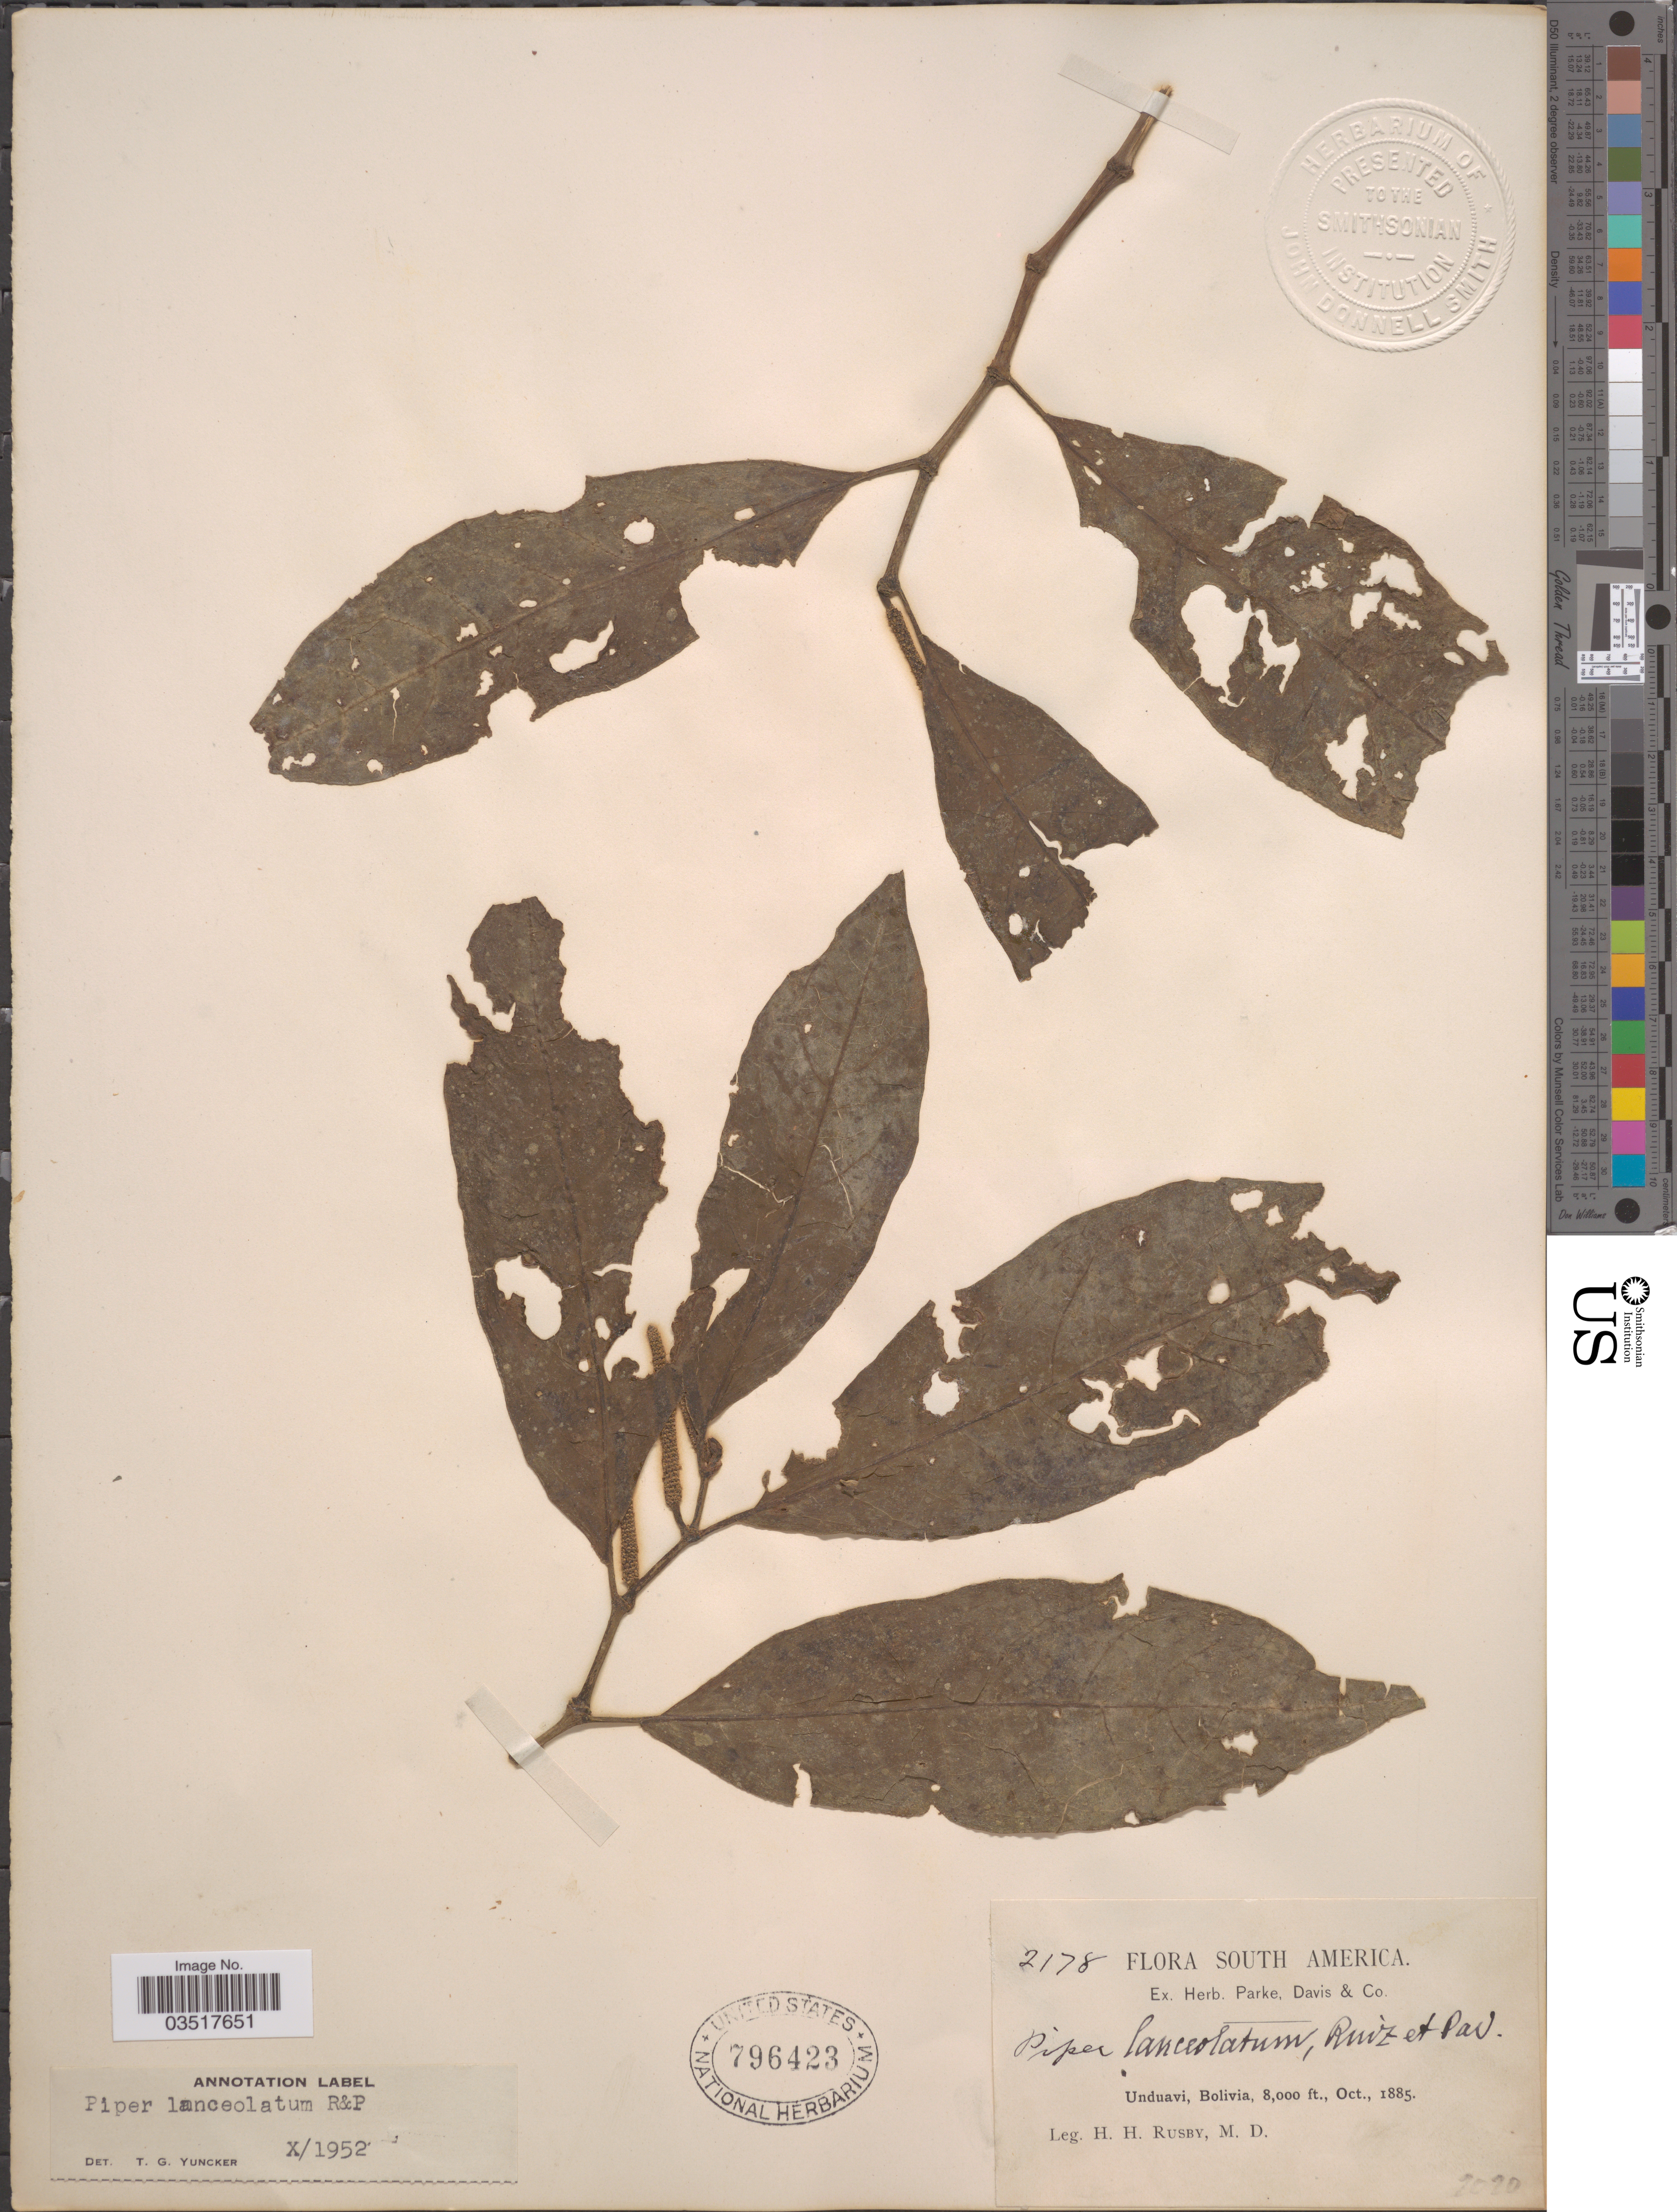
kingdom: Plantae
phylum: Tracheophyta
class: Magnoliopsida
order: Piperales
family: Piperaceae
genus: Piper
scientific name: Piper lanceolatum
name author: Ruiz & Pav.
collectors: H. H. Rusby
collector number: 2178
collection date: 1885-10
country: Bolivia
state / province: La Paz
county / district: Nor Yungas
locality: Unduavi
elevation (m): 2438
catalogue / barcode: US 796423